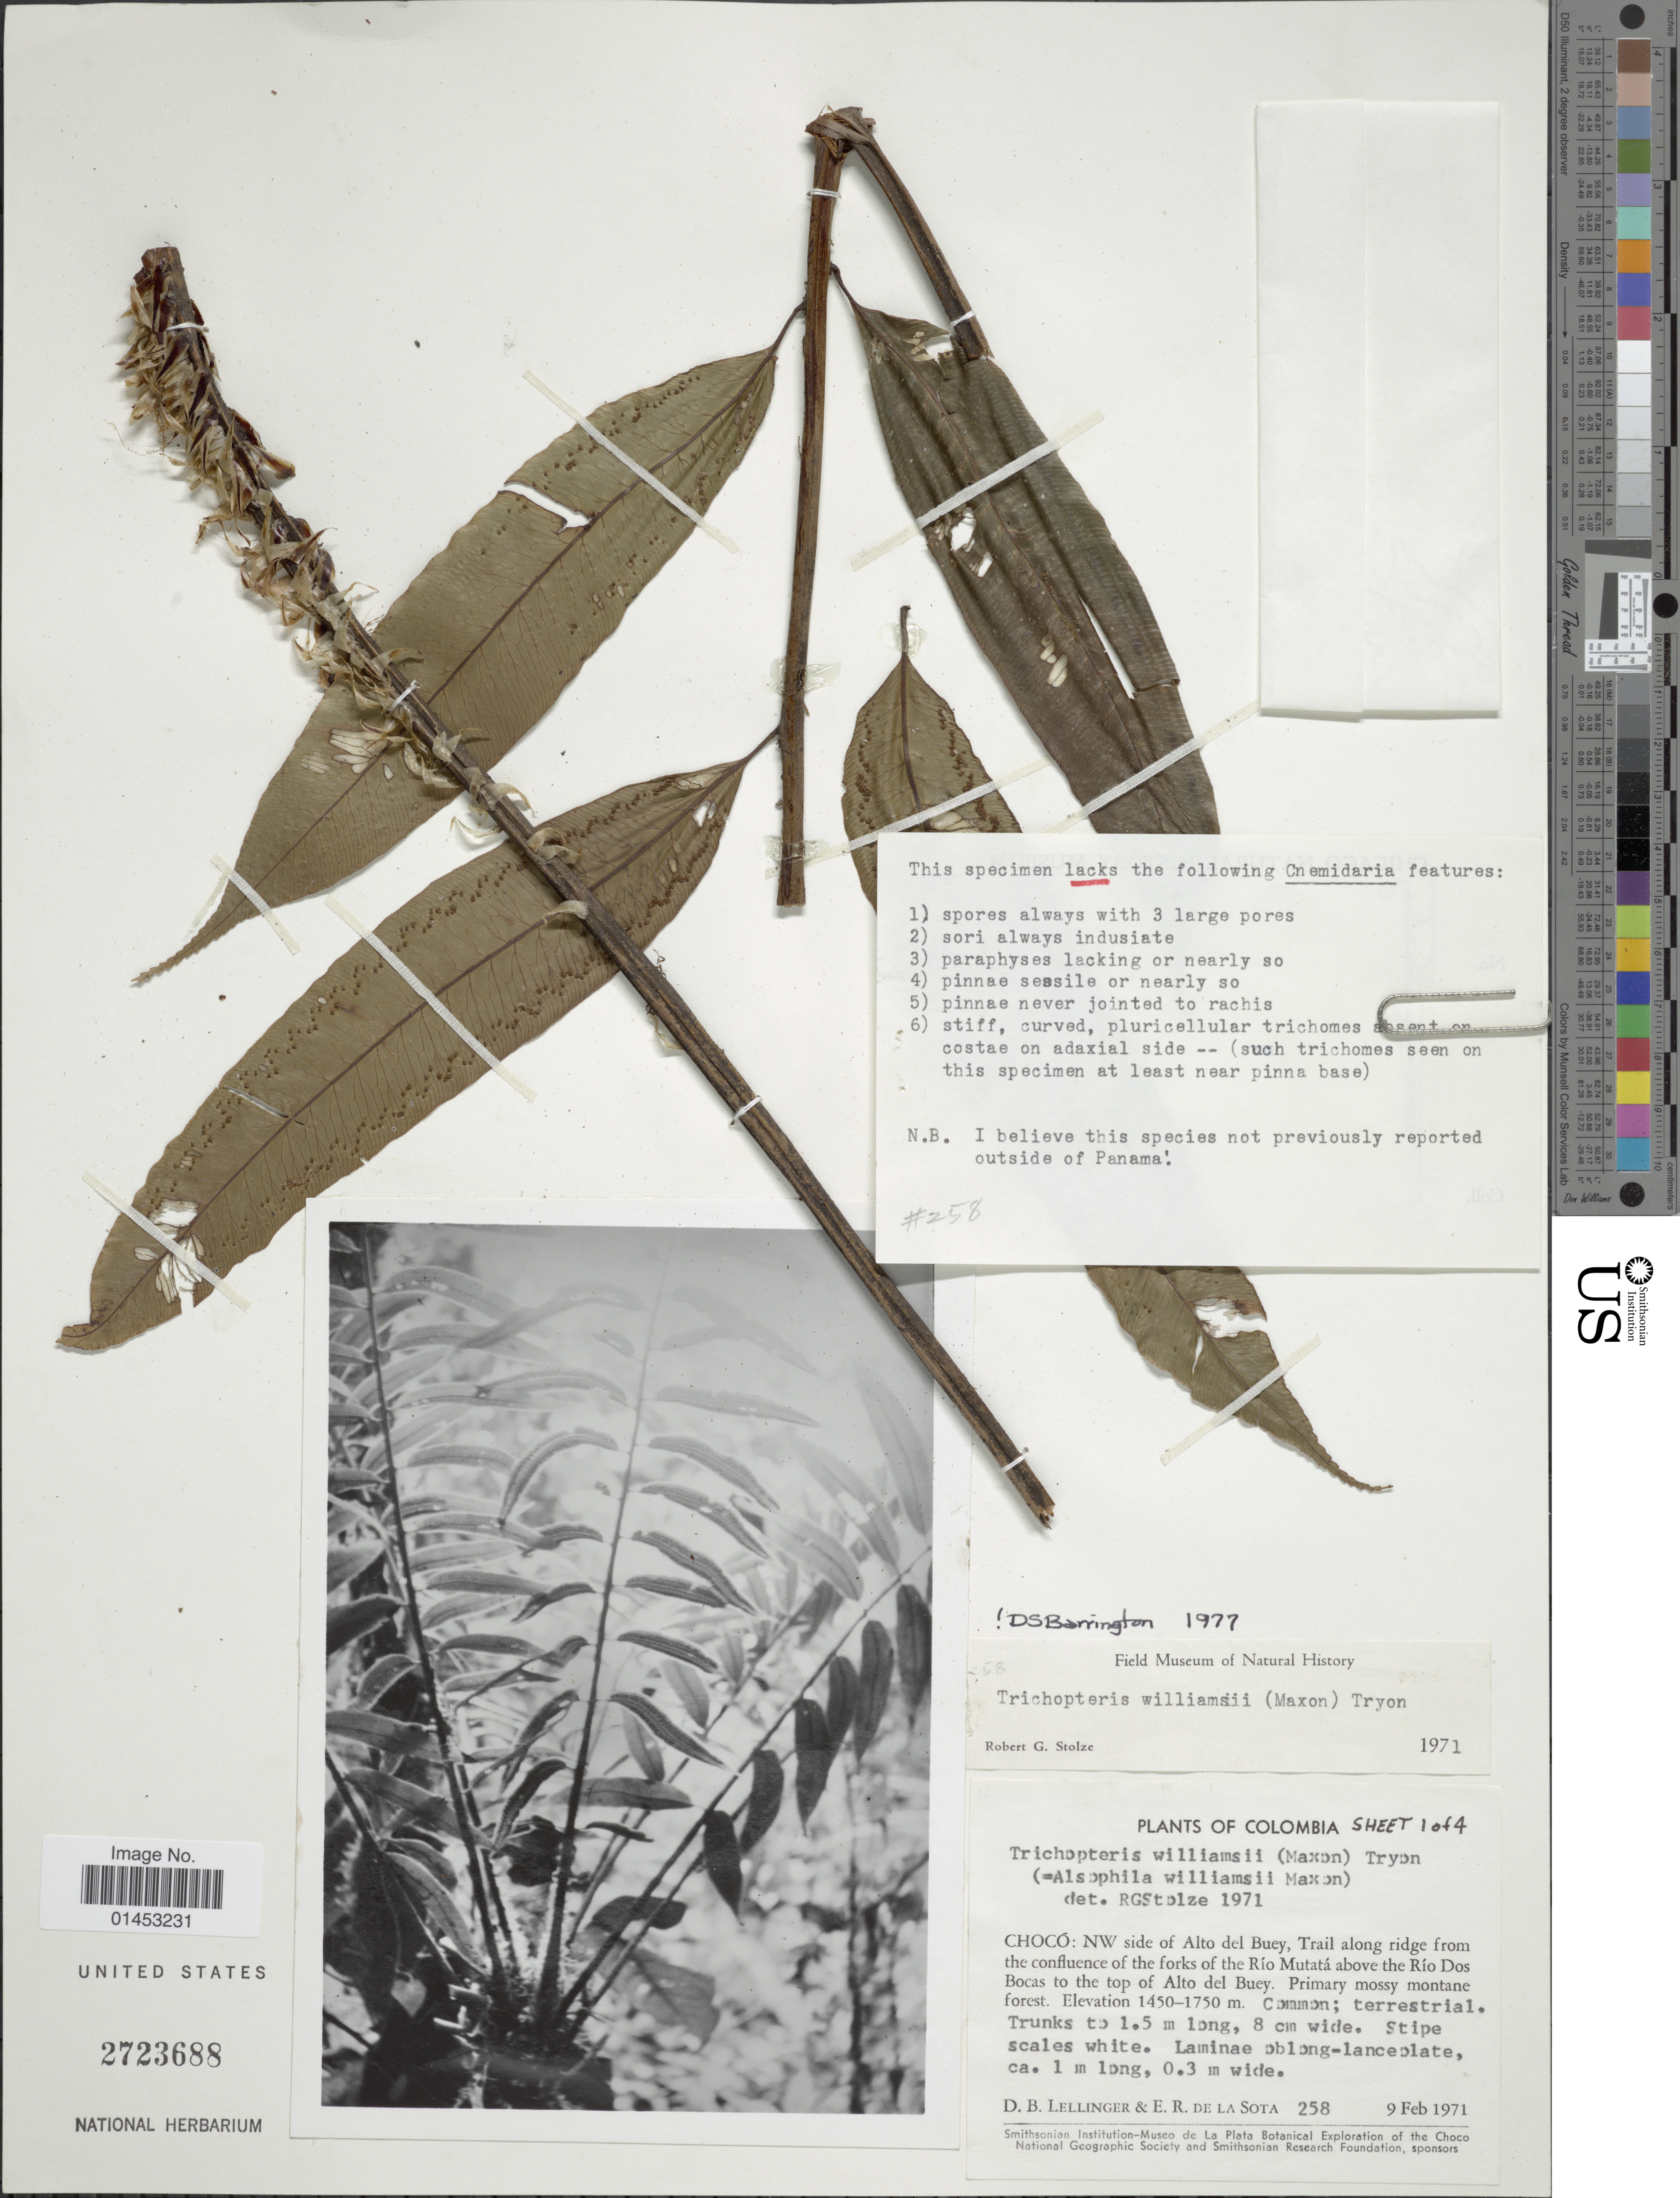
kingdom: Plantae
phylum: Tracheophyta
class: Polypodiopsida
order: Cyatheales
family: Cyatheaceae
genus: Cyathea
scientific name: Cyathea williamsii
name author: (Maxon) Domin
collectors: D. B. Lellinger & E. R. de la Sota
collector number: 258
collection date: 1971-02-09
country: Colombia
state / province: Chocó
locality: Chocó: NW side of Alto del Buey, trail along ridge from the confluence of the forks of the RIo Mutatá above the Rio Dos Bocas to the top of Alto del Buey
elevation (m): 1450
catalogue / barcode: US 2723688